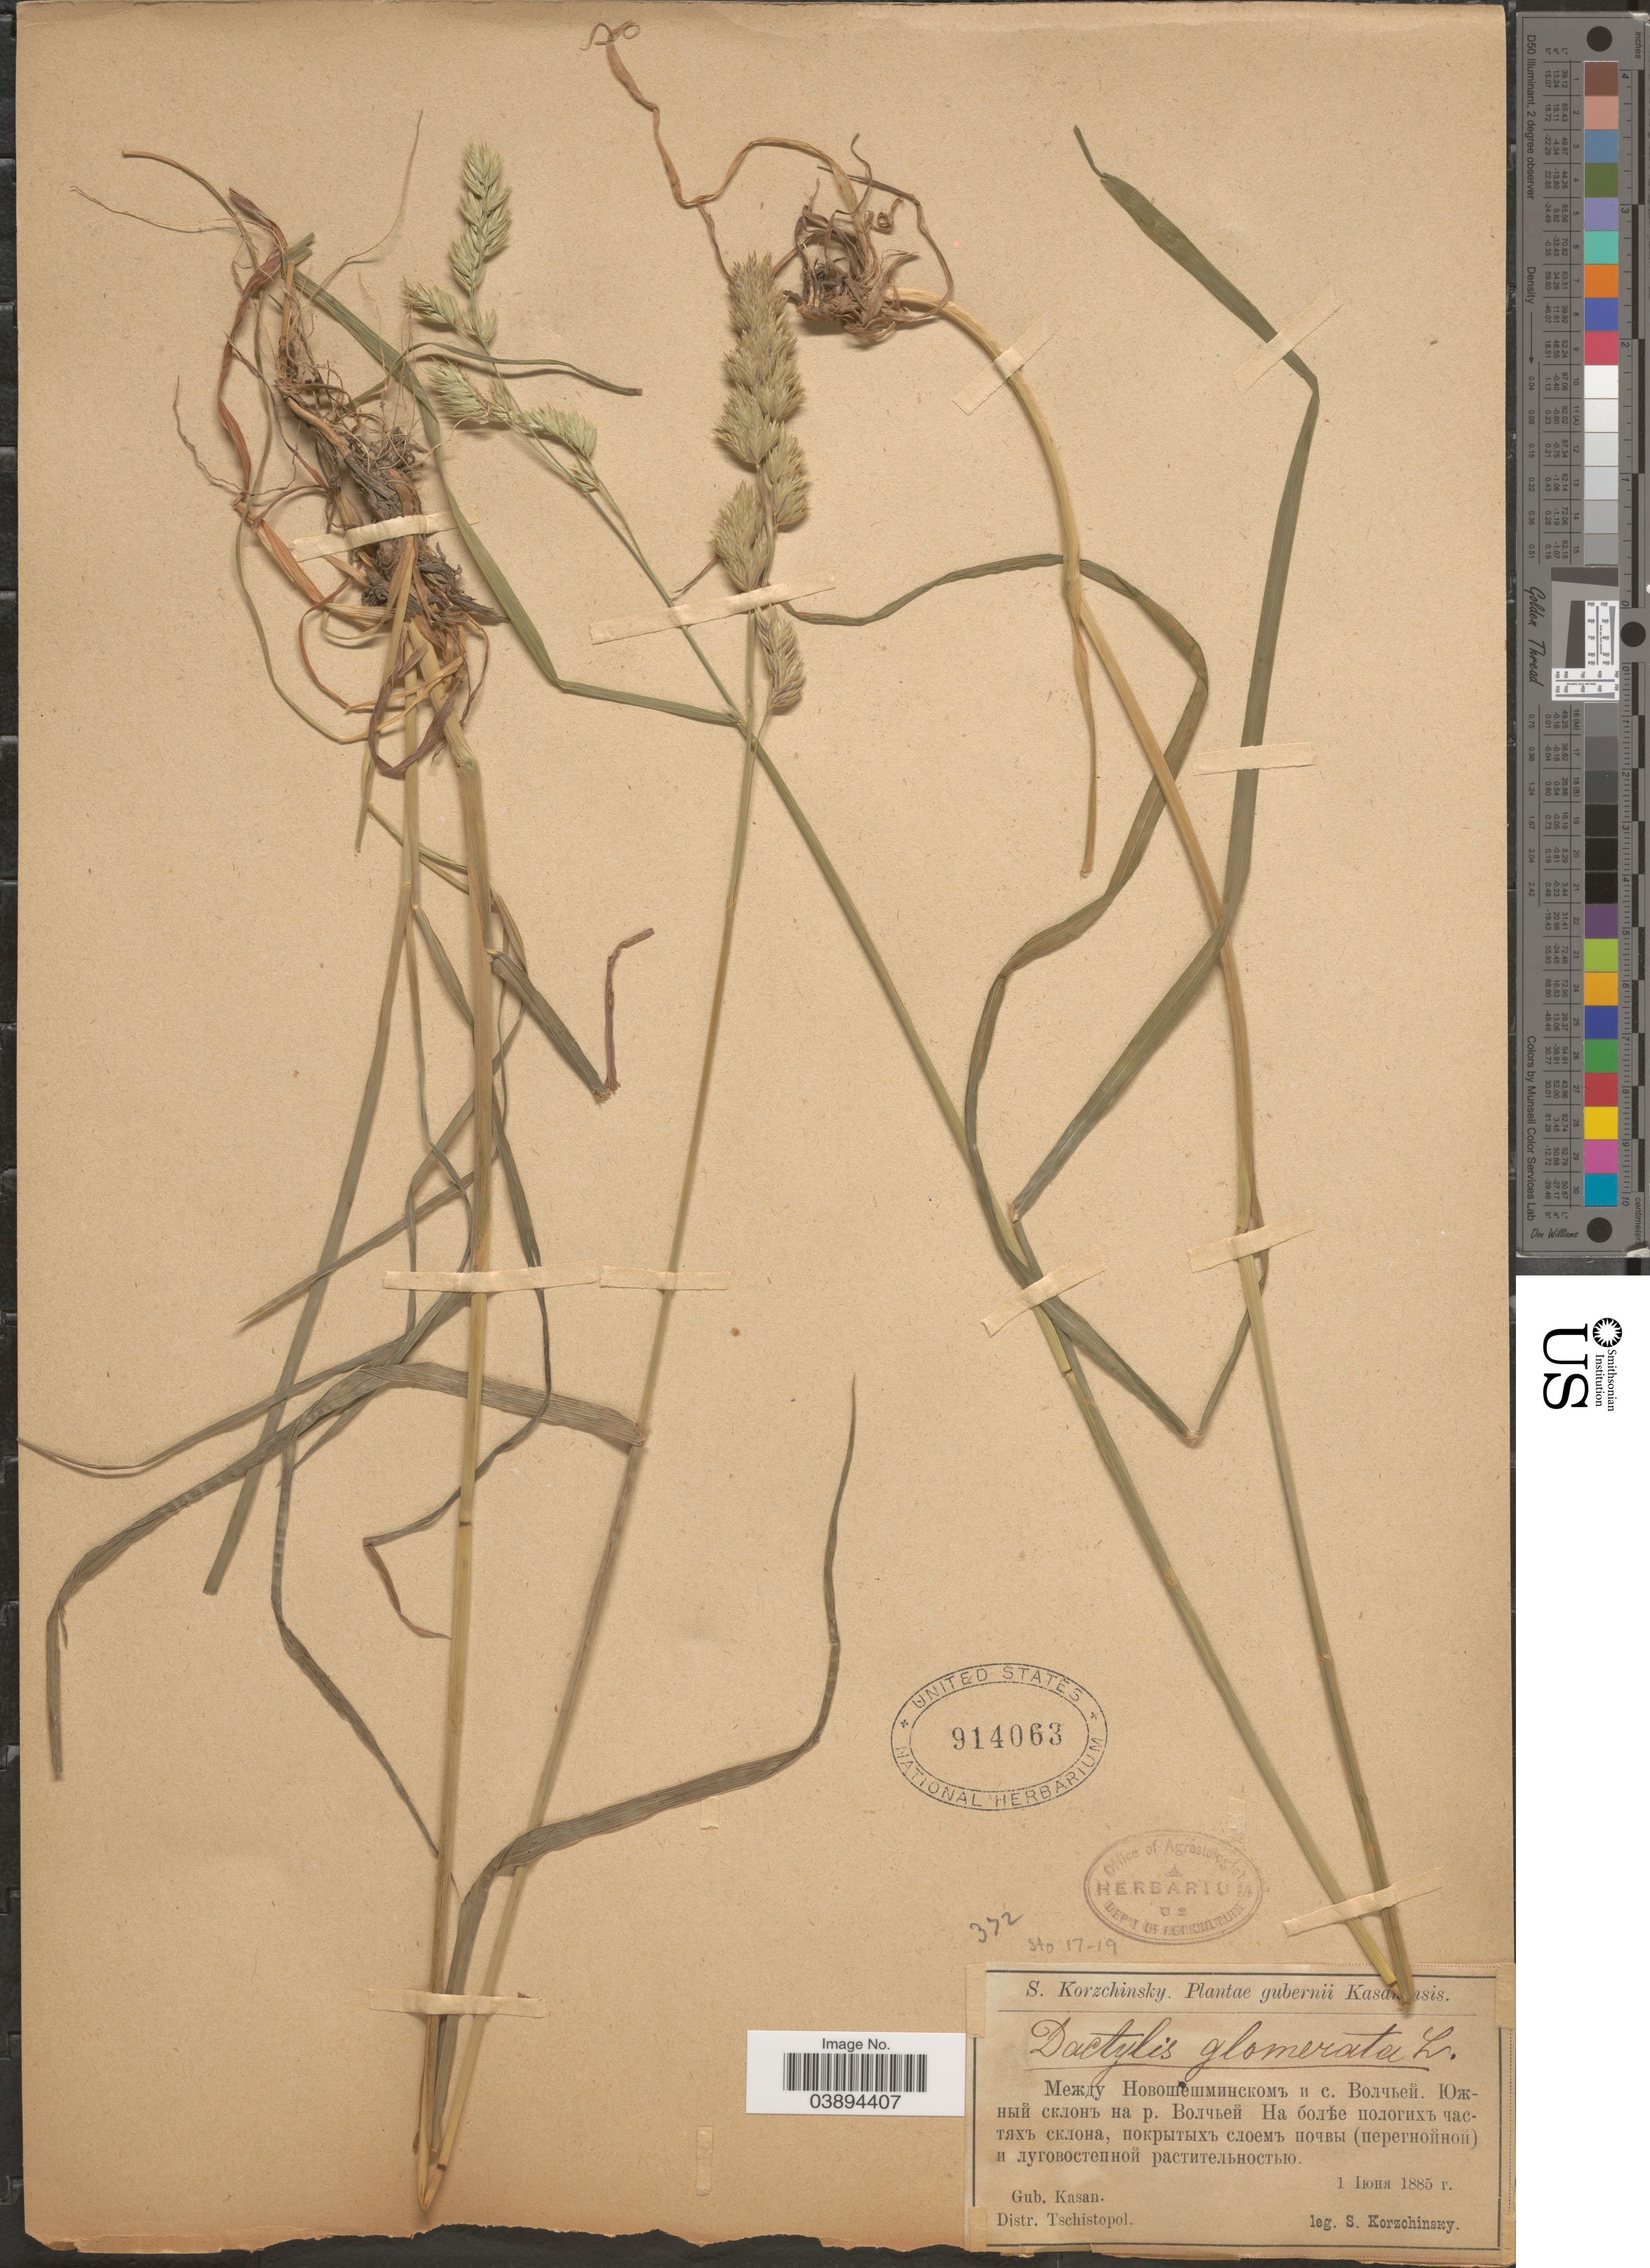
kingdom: Plantae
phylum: Tracheophyta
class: Liliopsida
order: Poales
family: Poaceae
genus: Dactylis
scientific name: Dactylis glomerata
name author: L.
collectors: S. Korzchinsky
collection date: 1885-06-01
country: Russian Federation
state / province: Tatarstan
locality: Gubernii Kasanensis. Gub. Kasan. Distr. Tschistopol. Between Novosheshminsk and Volchya.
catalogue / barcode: US 914063